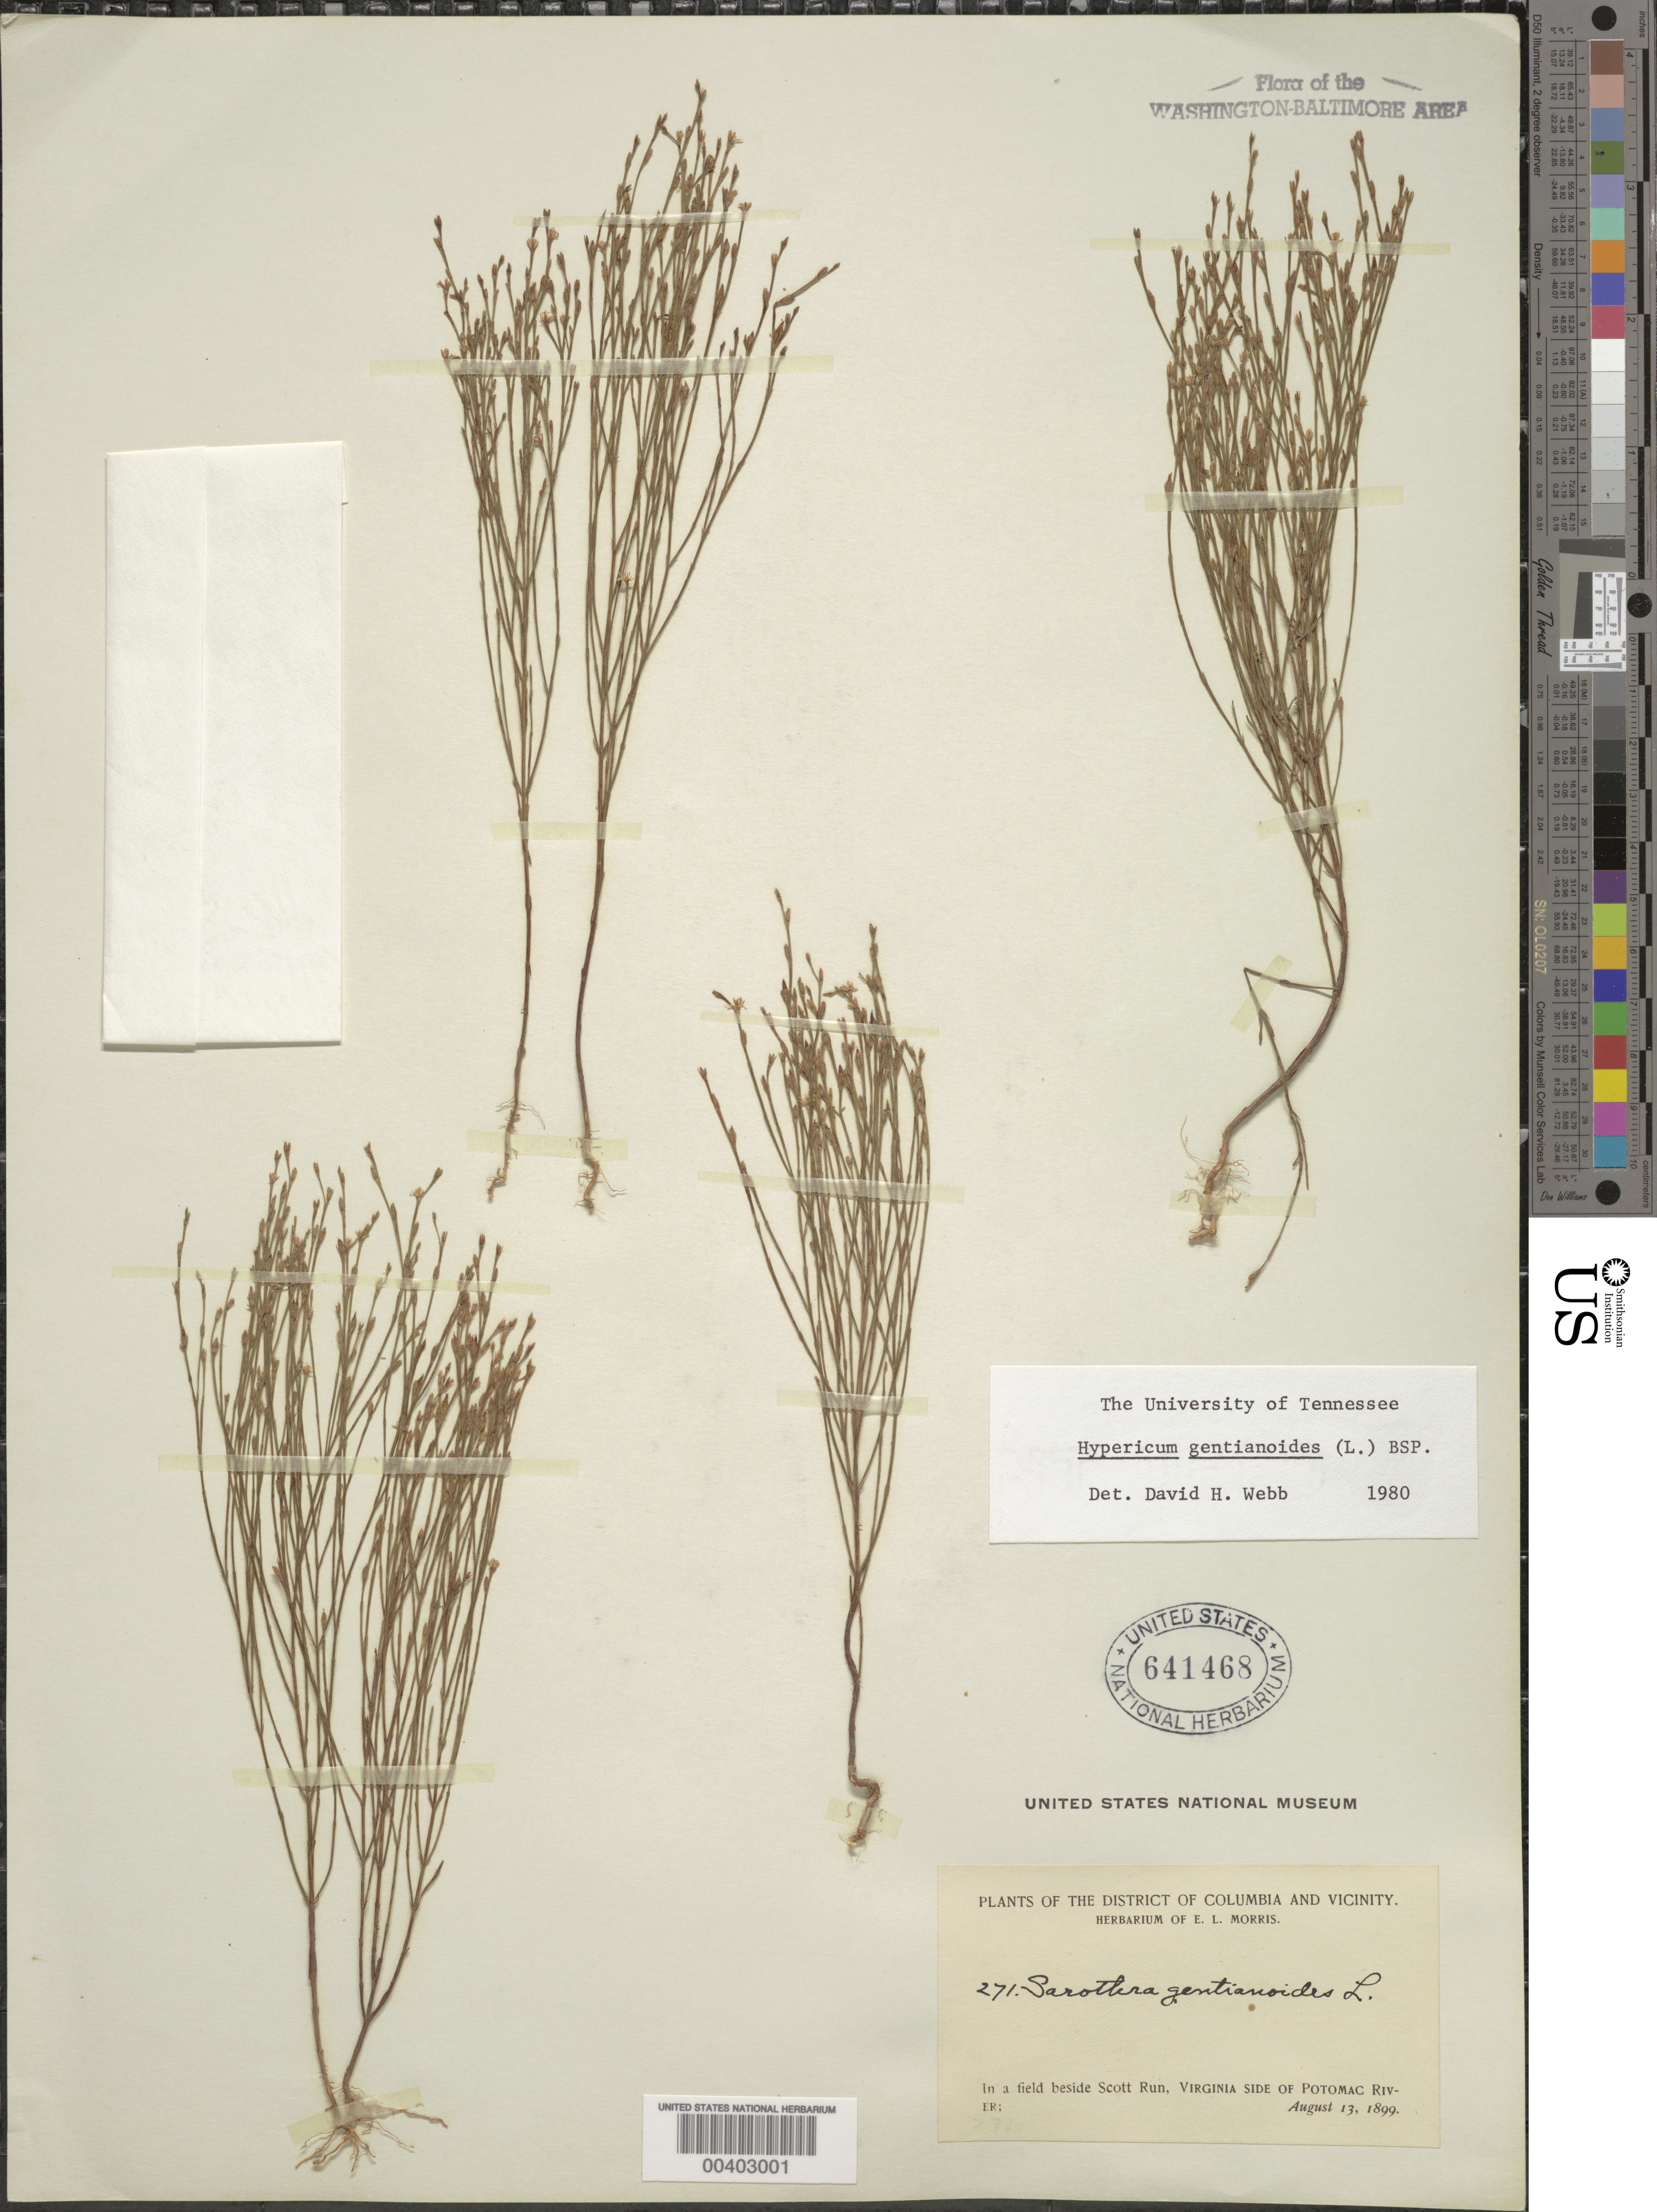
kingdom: Plantae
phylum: Tracheophyta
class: Magnoliopsida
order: Malpighiales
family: Hypericaceae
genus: Hypericum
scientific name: Hypericum gentianoides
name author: (L.) Britton, Stearns & Poggenb.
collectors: E. L. Morris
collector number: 271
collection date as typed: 13 Aug 1899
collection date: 1899-08-13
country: United States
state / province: Virginia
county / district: Fairfax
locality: Scott Run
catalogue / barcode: US 641468